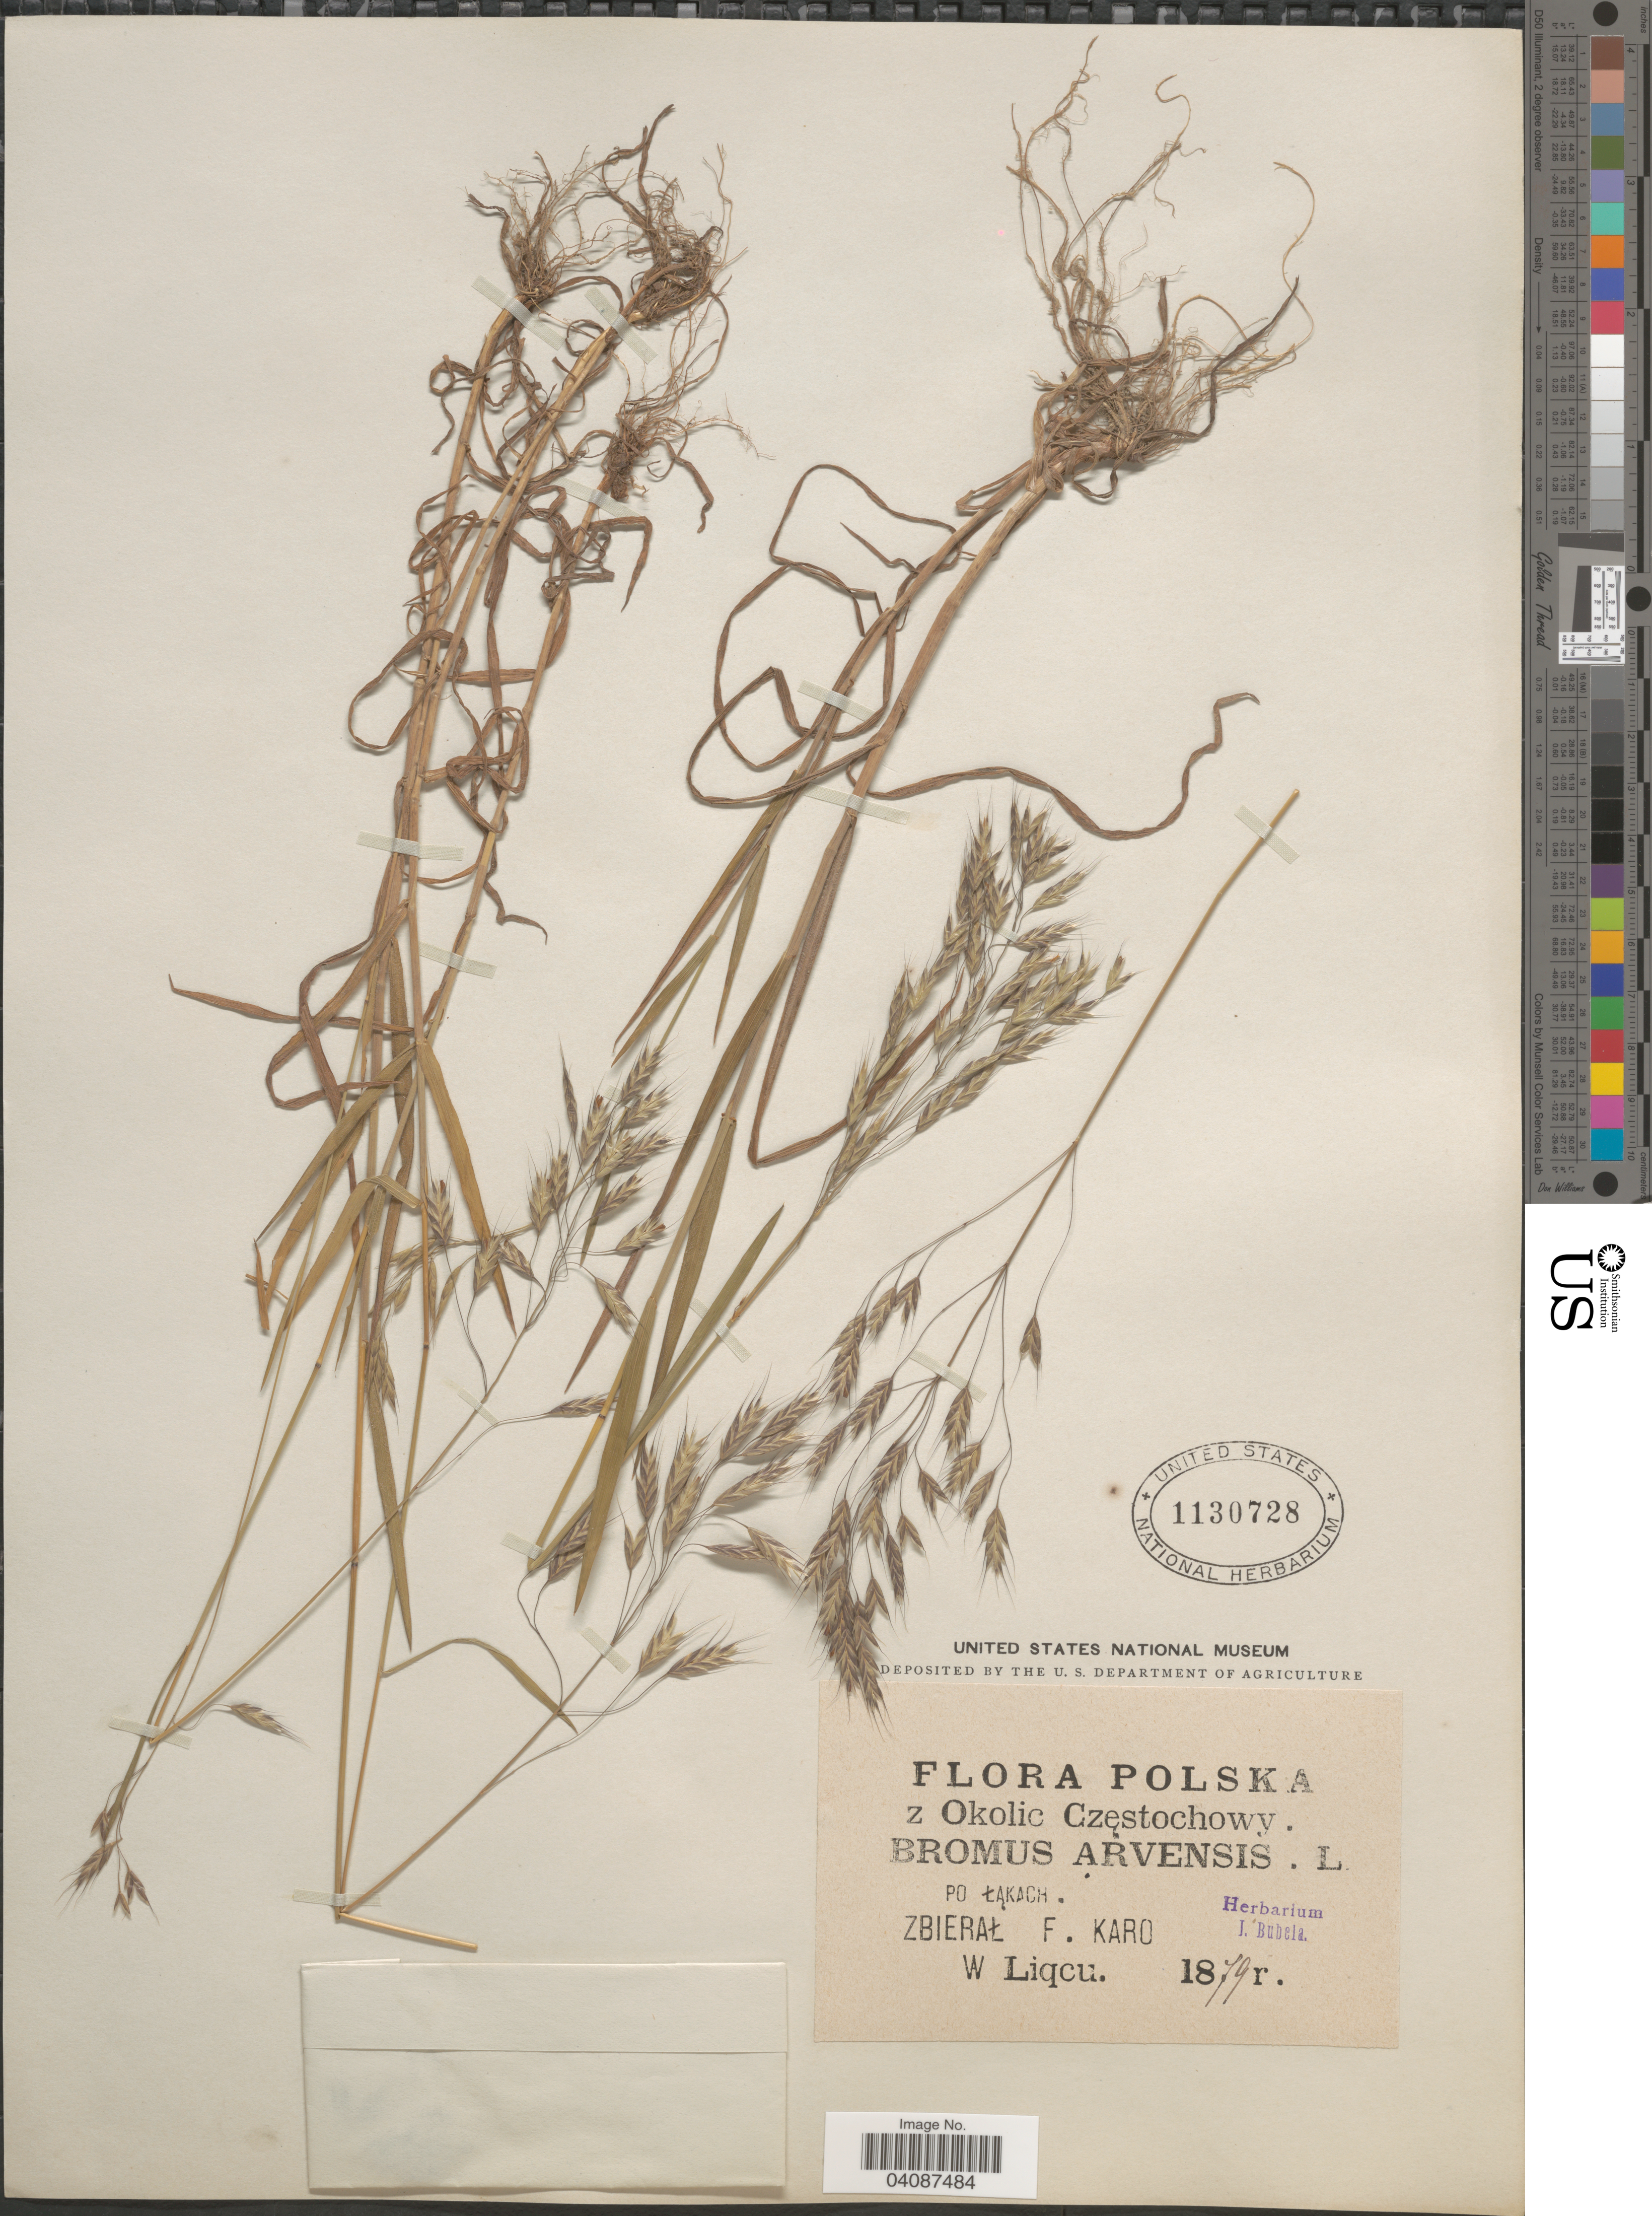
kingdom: Plantae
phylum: Tracheophyta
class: Liliopsida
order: Poales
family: Poaceae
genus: Bromus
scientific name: Bromus arvensis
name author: L.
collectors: F. Karo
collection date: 1879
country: Poland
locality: Polska. Z Okolic Częstochowy.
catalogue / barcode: US 1130728